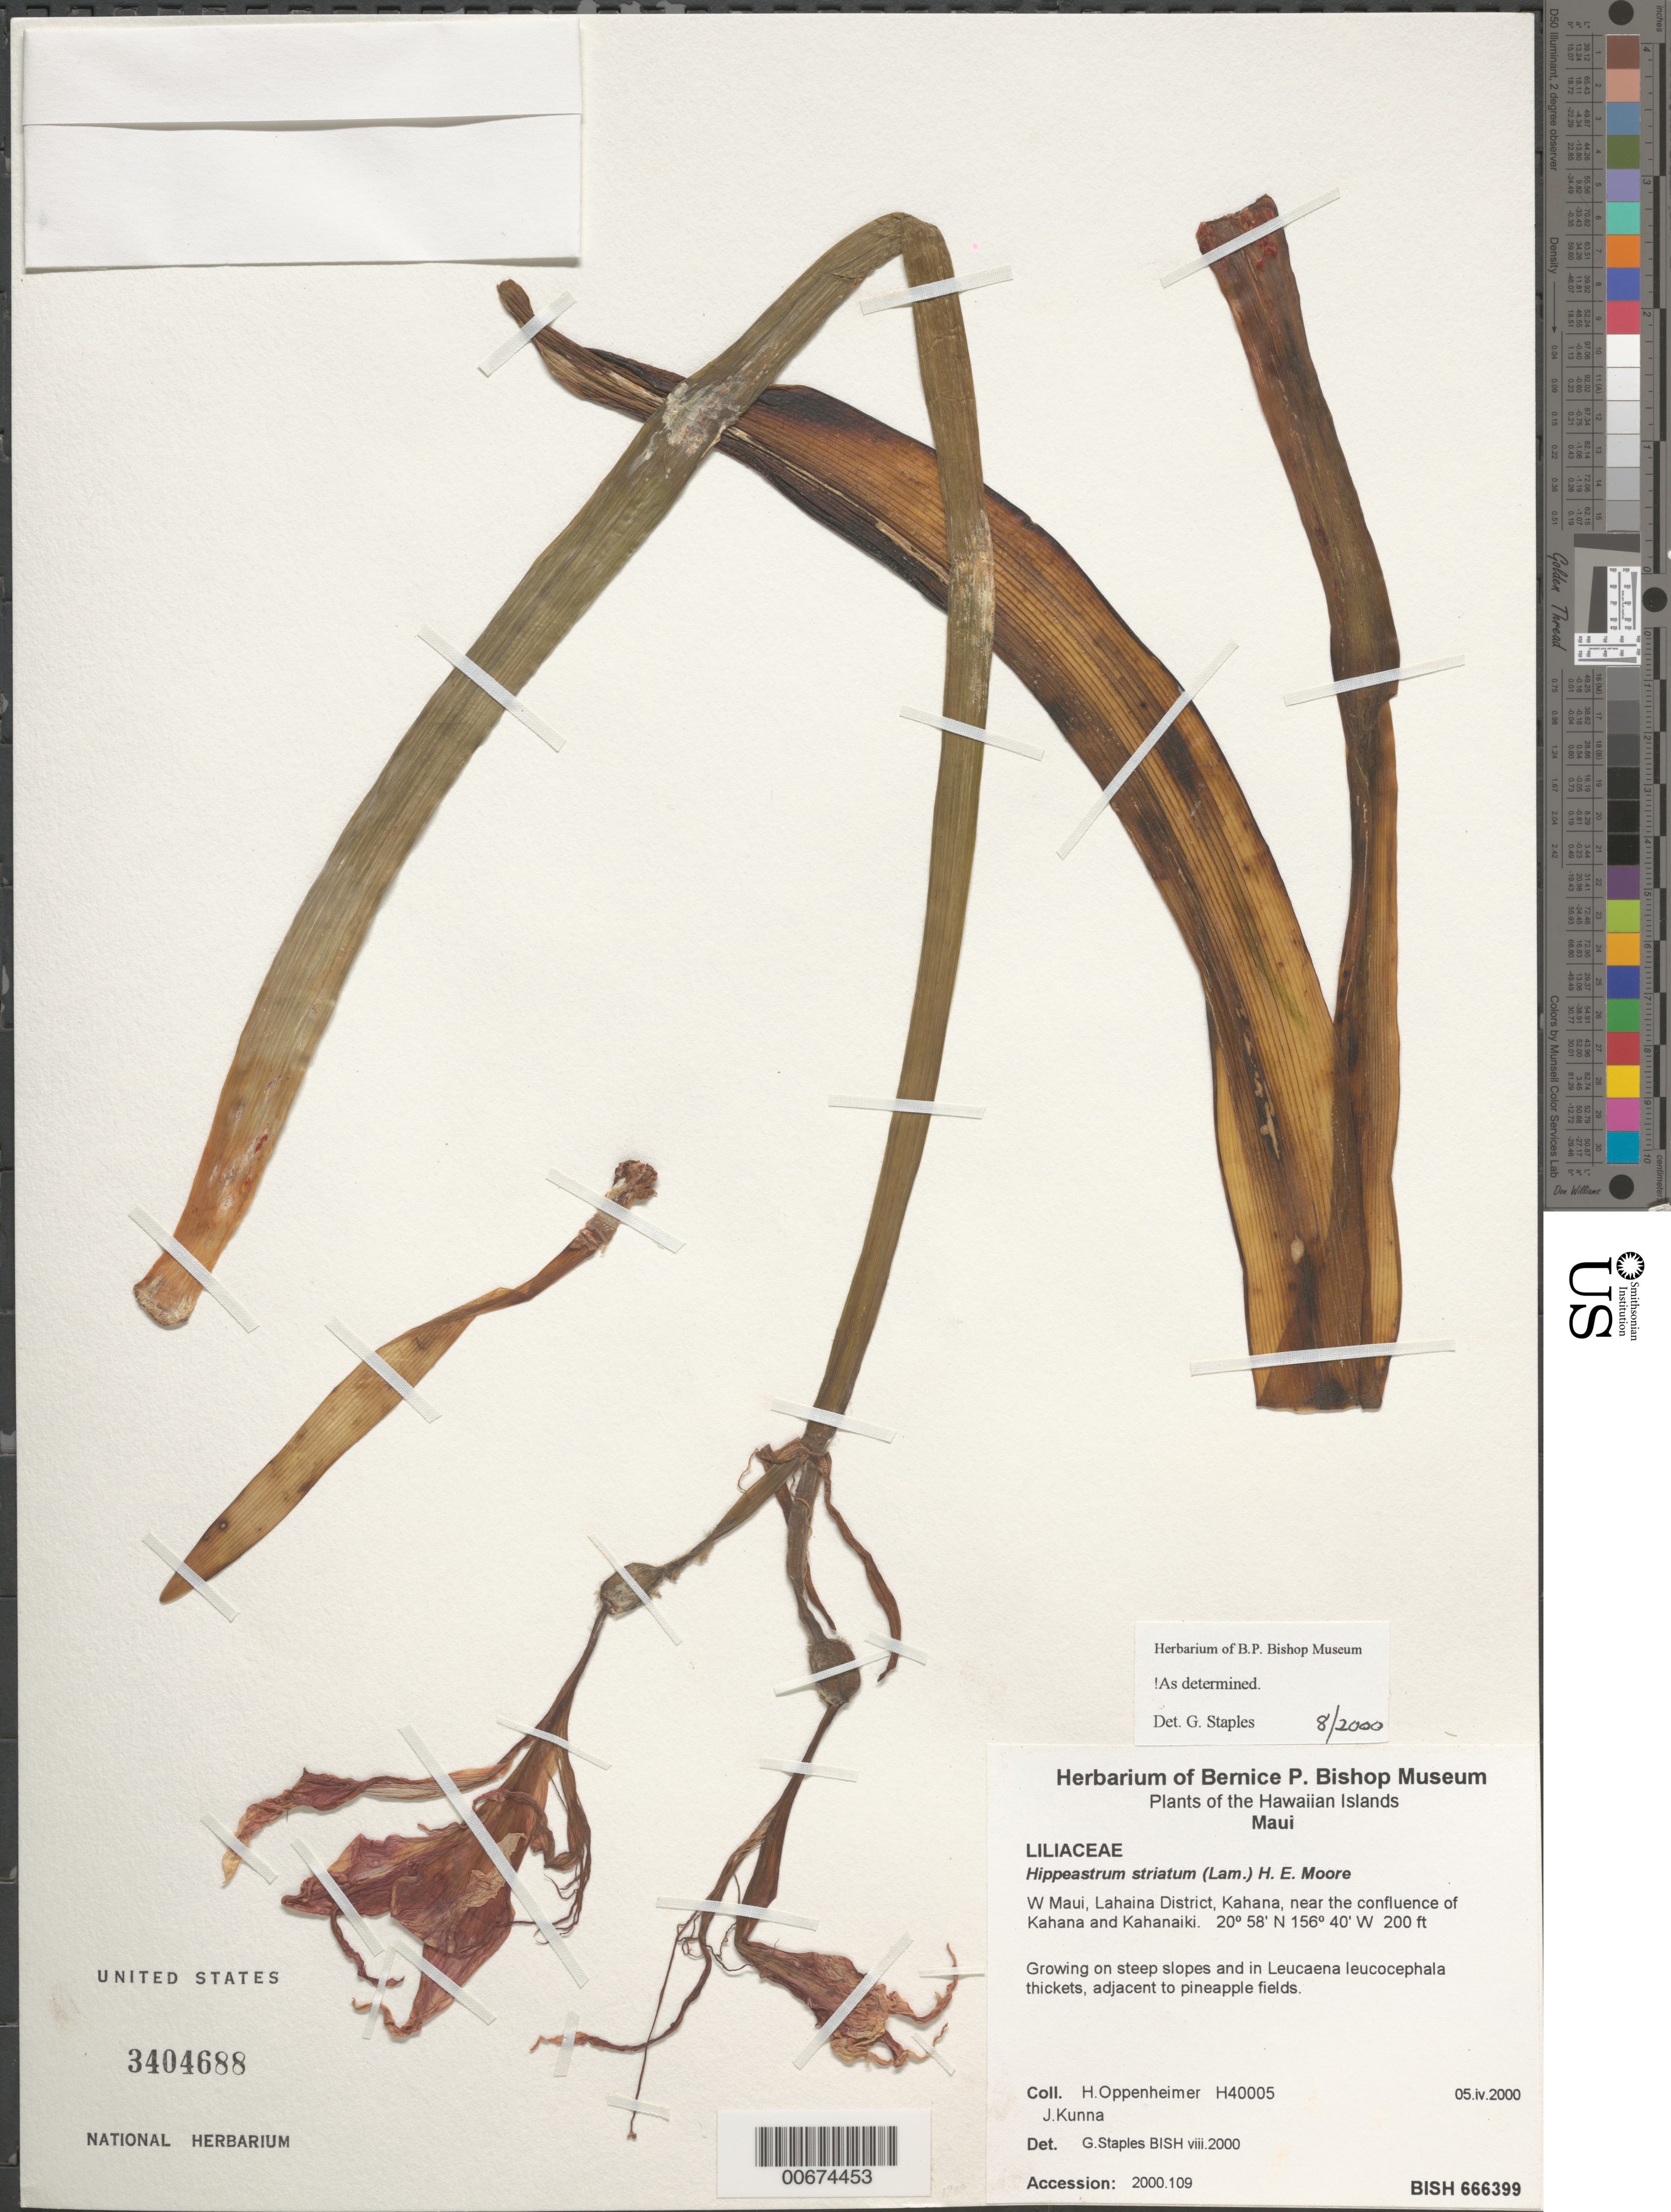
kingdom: Plantae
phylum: Tracheophyta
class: Liliopsida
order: Asparagales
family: Amaryllidaceae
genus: Hippeastrum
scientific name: Hippeastrum striatum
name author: (Lam.) H.E. Moore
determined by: Staples, G. W.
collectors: H. L. Oppenheimer & J. Kunna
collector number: H40005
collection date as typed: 5 Apr 2000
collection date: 2000-04-05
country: United States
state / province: Hawaii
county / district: Maui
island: Maui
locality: W Maui, Lahaina District, Kahana, near the confluence of Kahana and Kahanaiki.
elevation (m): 61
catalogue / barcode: US 3404688